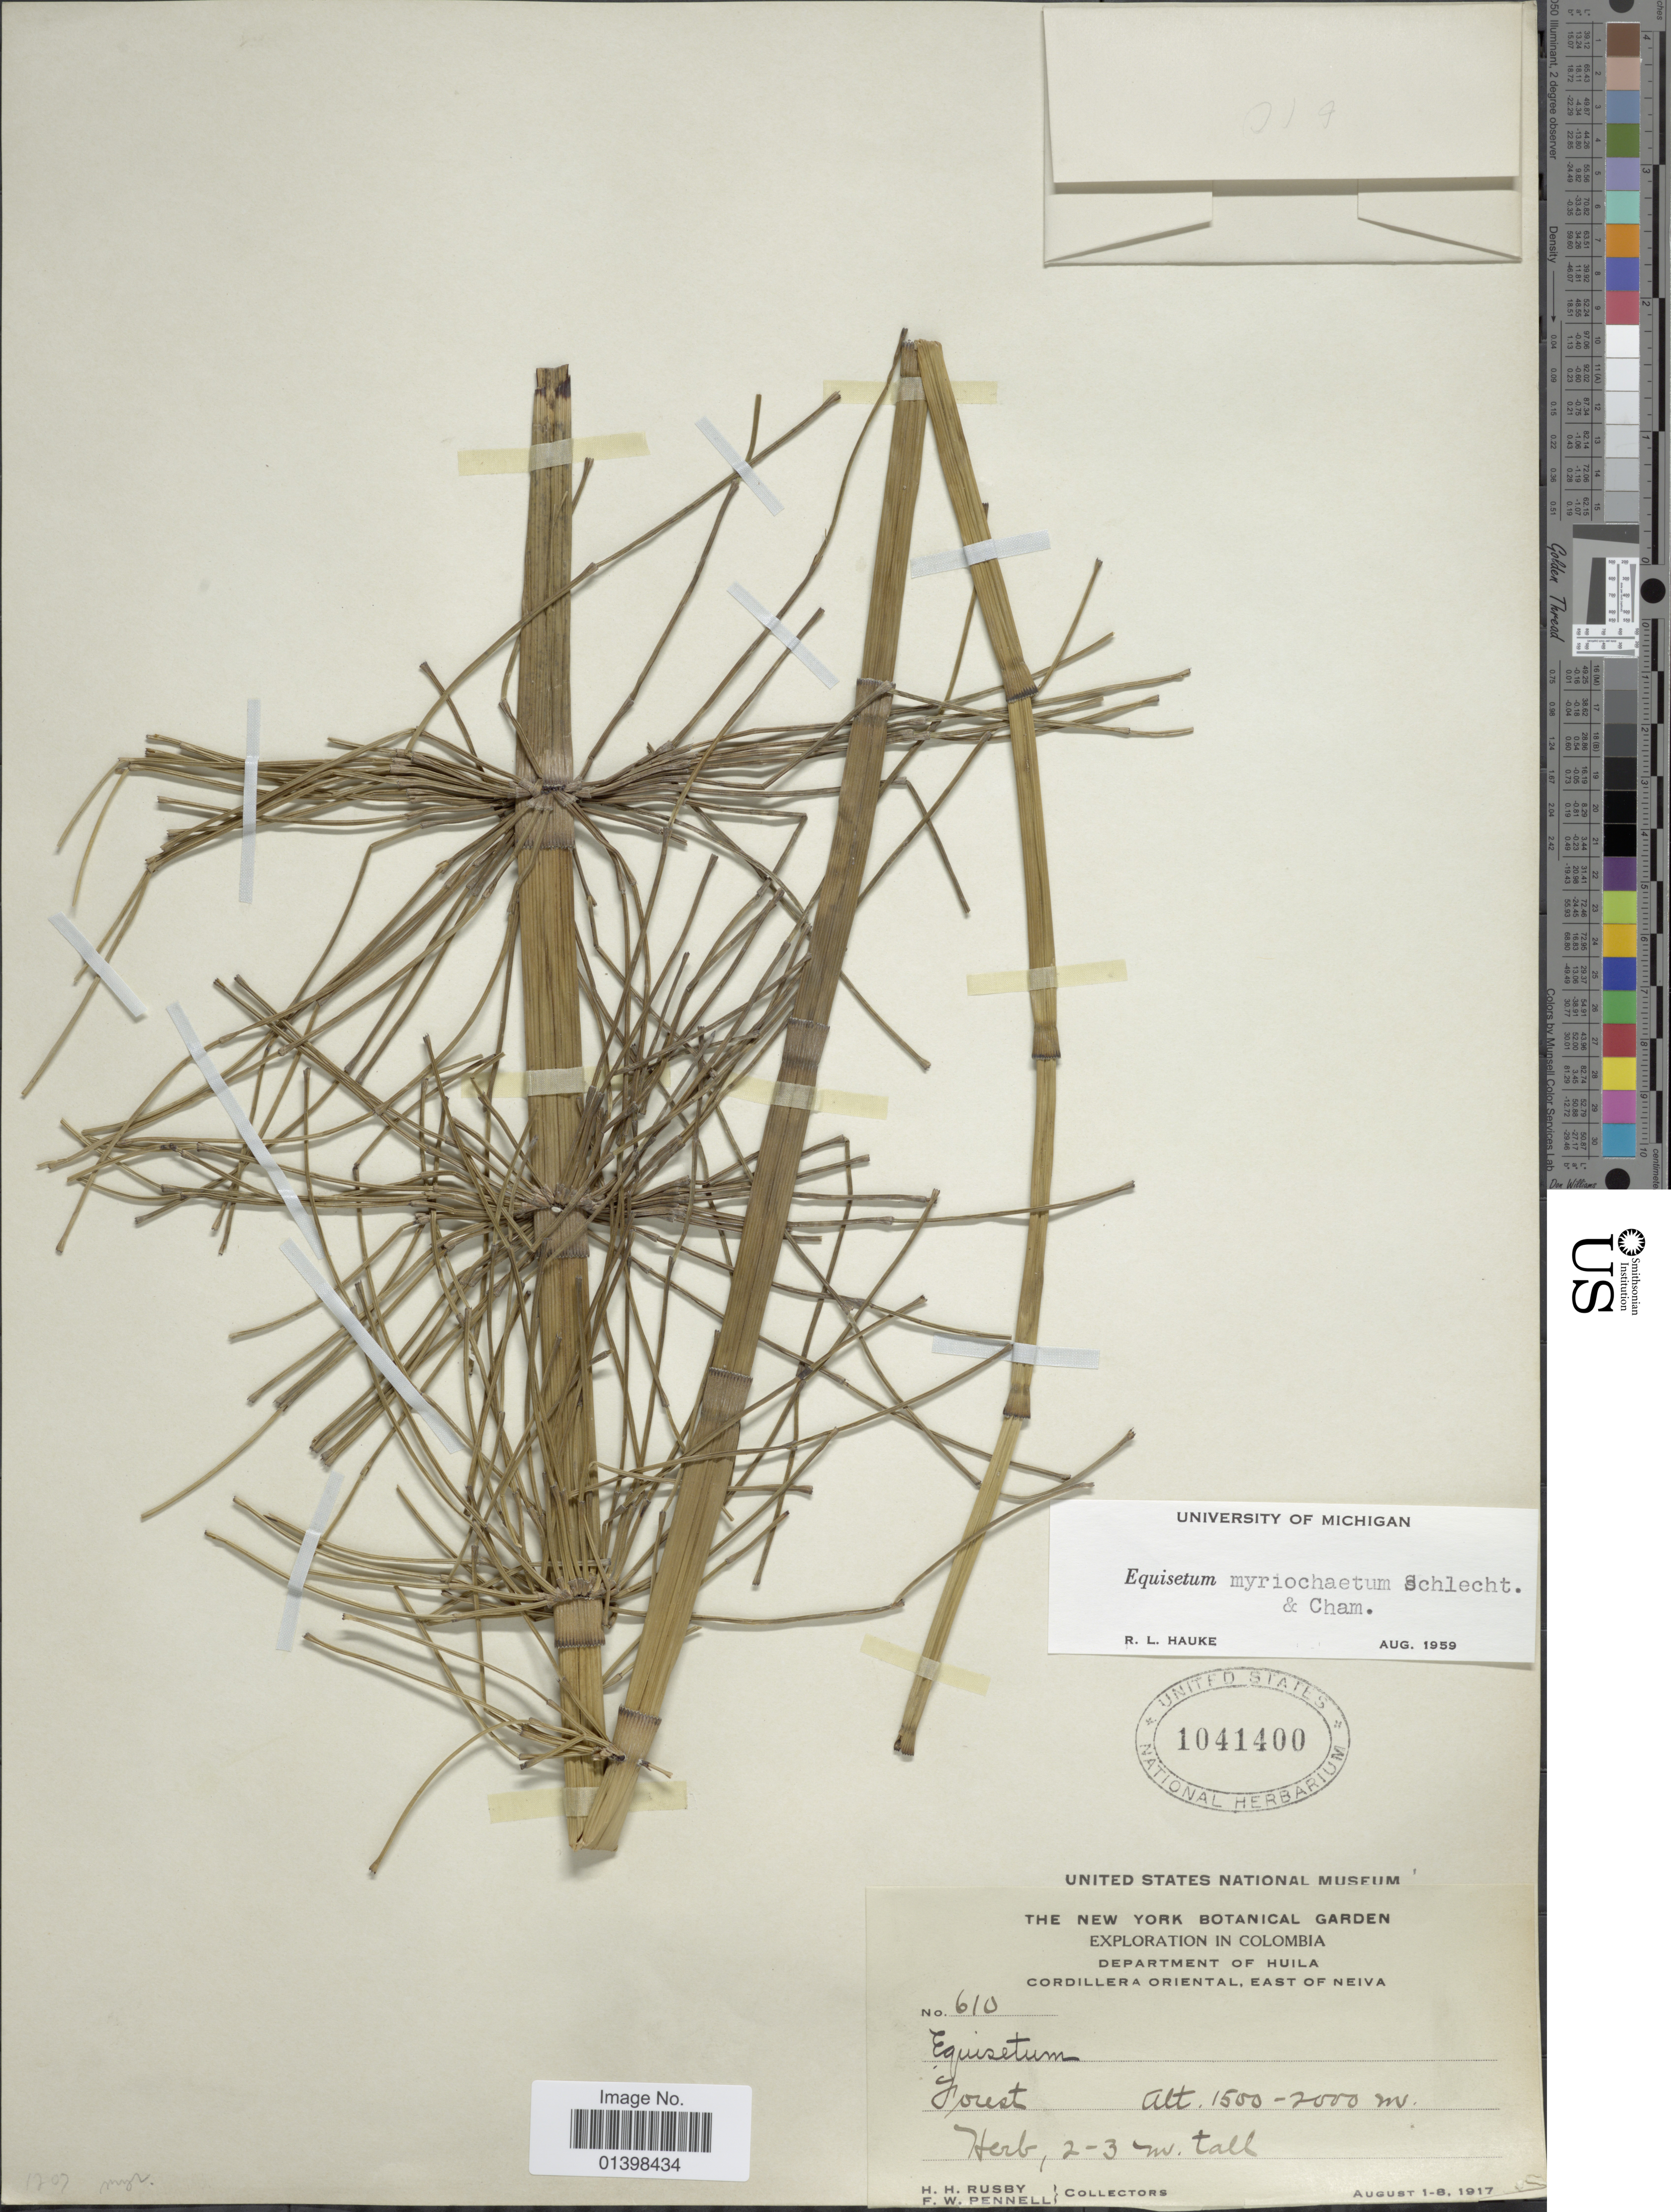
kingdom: Plantae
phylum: Tracheophyta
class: Polypodiopsida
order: Equisetales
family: Equisetaceae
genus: Equisetum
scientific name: Equisetum myriochaetum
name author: Schltdl. & Cham.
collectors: H. H. Rusby & F. W. Pennell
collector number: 610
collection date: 1917-08-01/1917-08-08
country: Colombia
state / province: Huila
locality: Cordillera oriental. East of Neiva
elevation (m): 1500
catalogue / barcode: US 1041400